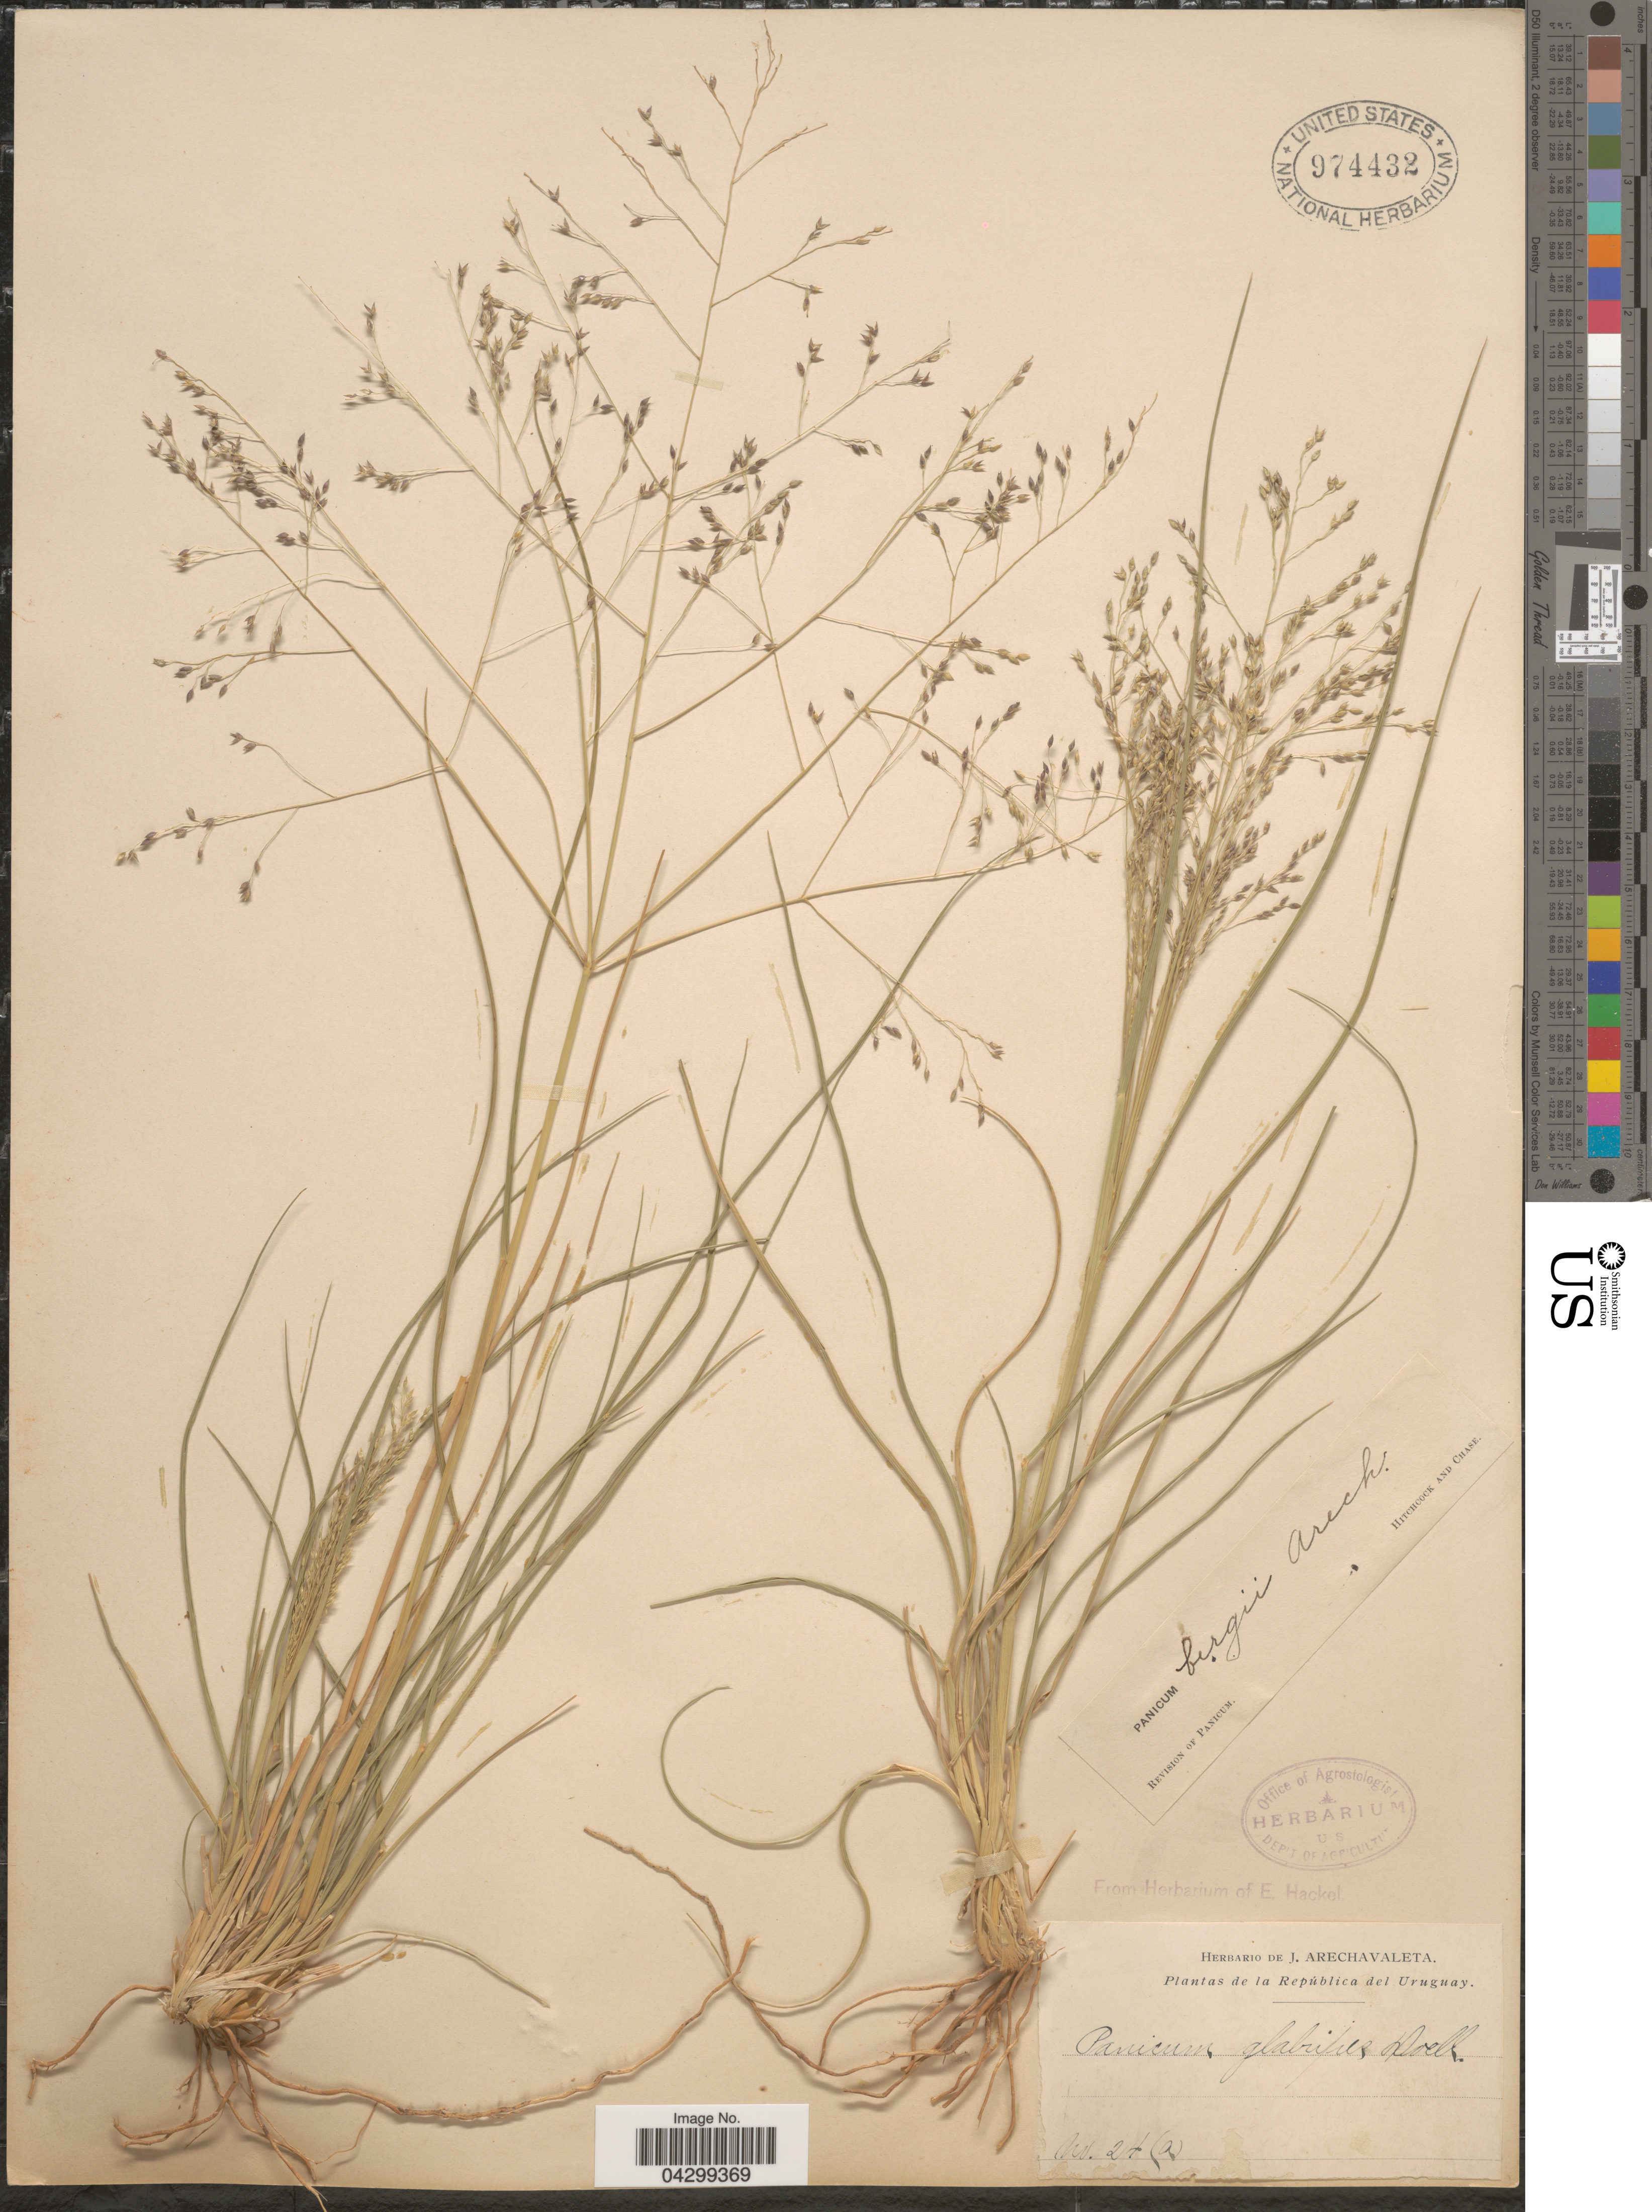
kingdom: Plantae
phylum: Tracheophyta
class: Liliopsida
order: Poales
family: Poaceae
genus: Panicum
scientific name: Panicum bergii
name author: Arechav.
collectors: ex herb. de J. Arechavaleta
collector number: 24(a)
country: Uruguay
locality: República del Uruguay.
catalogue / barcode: US 974432